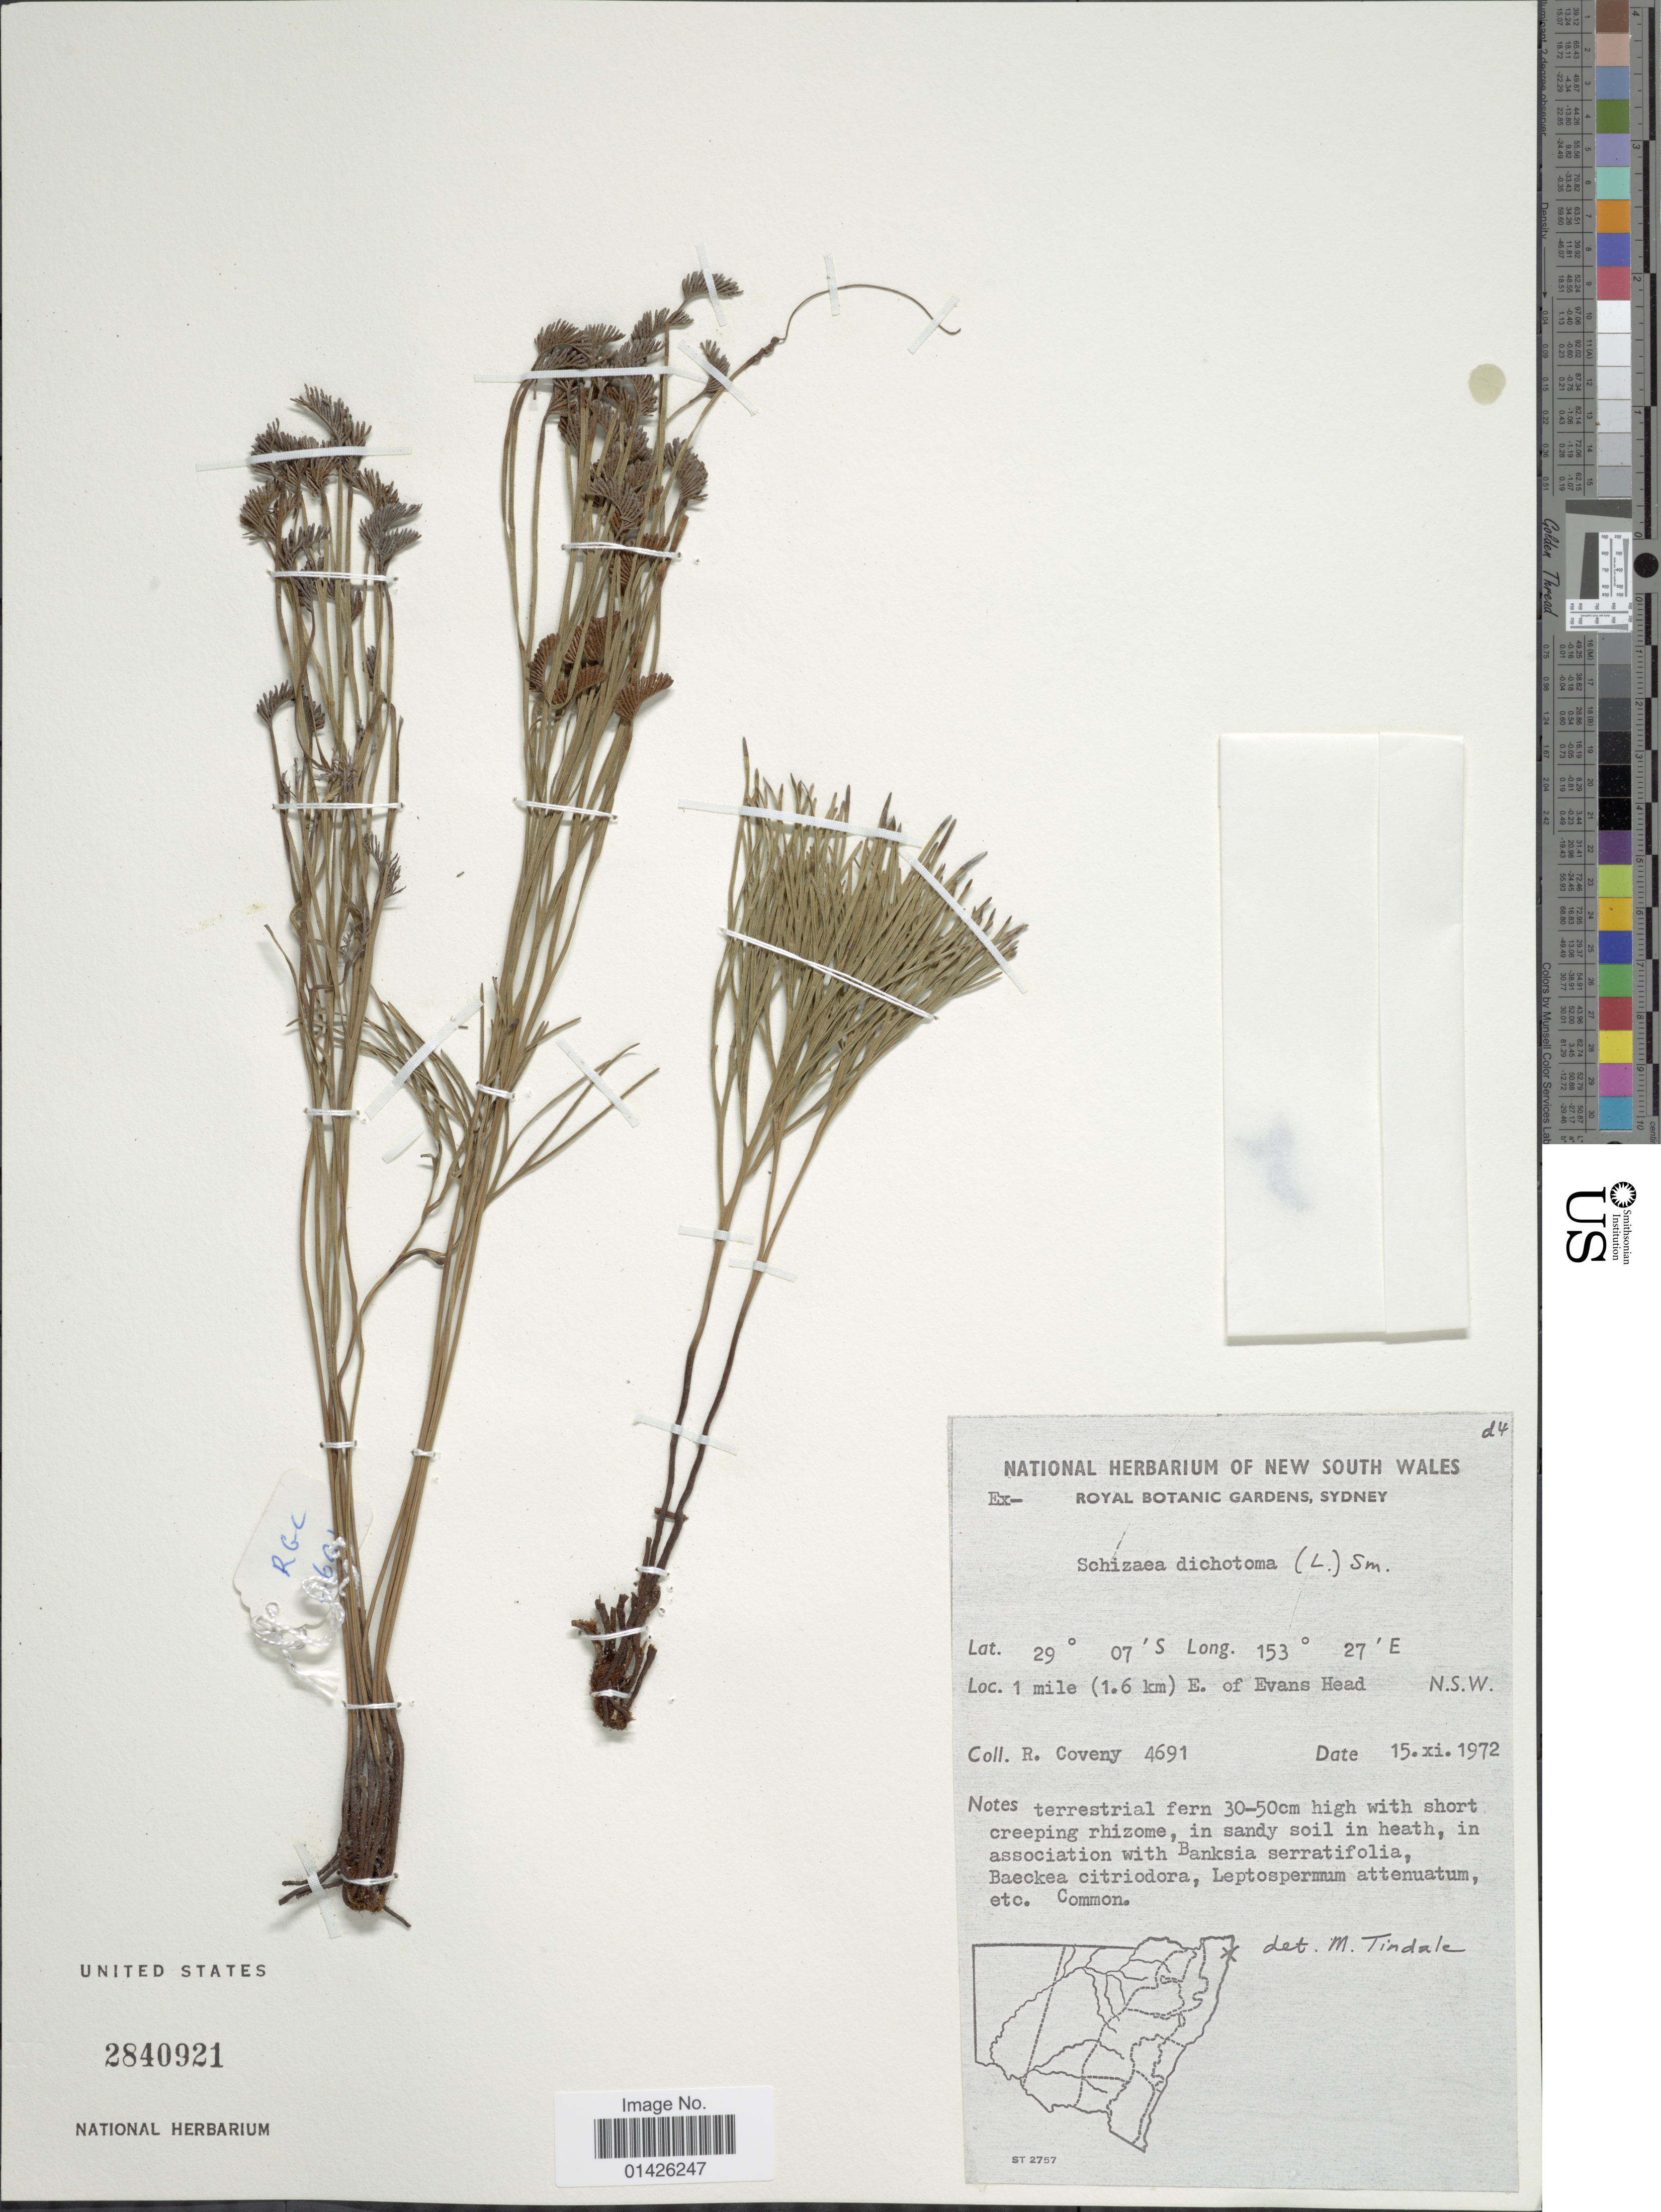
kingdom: Plantae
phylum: Tracheophyta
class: Polypodiopsida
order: Schizaeales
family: Schizaeaceae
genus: Schizaea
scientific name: Schizaea dichotoma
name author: (L.) J. Sm.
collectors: R. Coveny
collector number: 4691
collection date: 1972-11-15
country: Australia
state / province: New South Wales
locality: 1 mile (1.6 km) E. of Evans Head,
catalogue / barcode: US 2840921